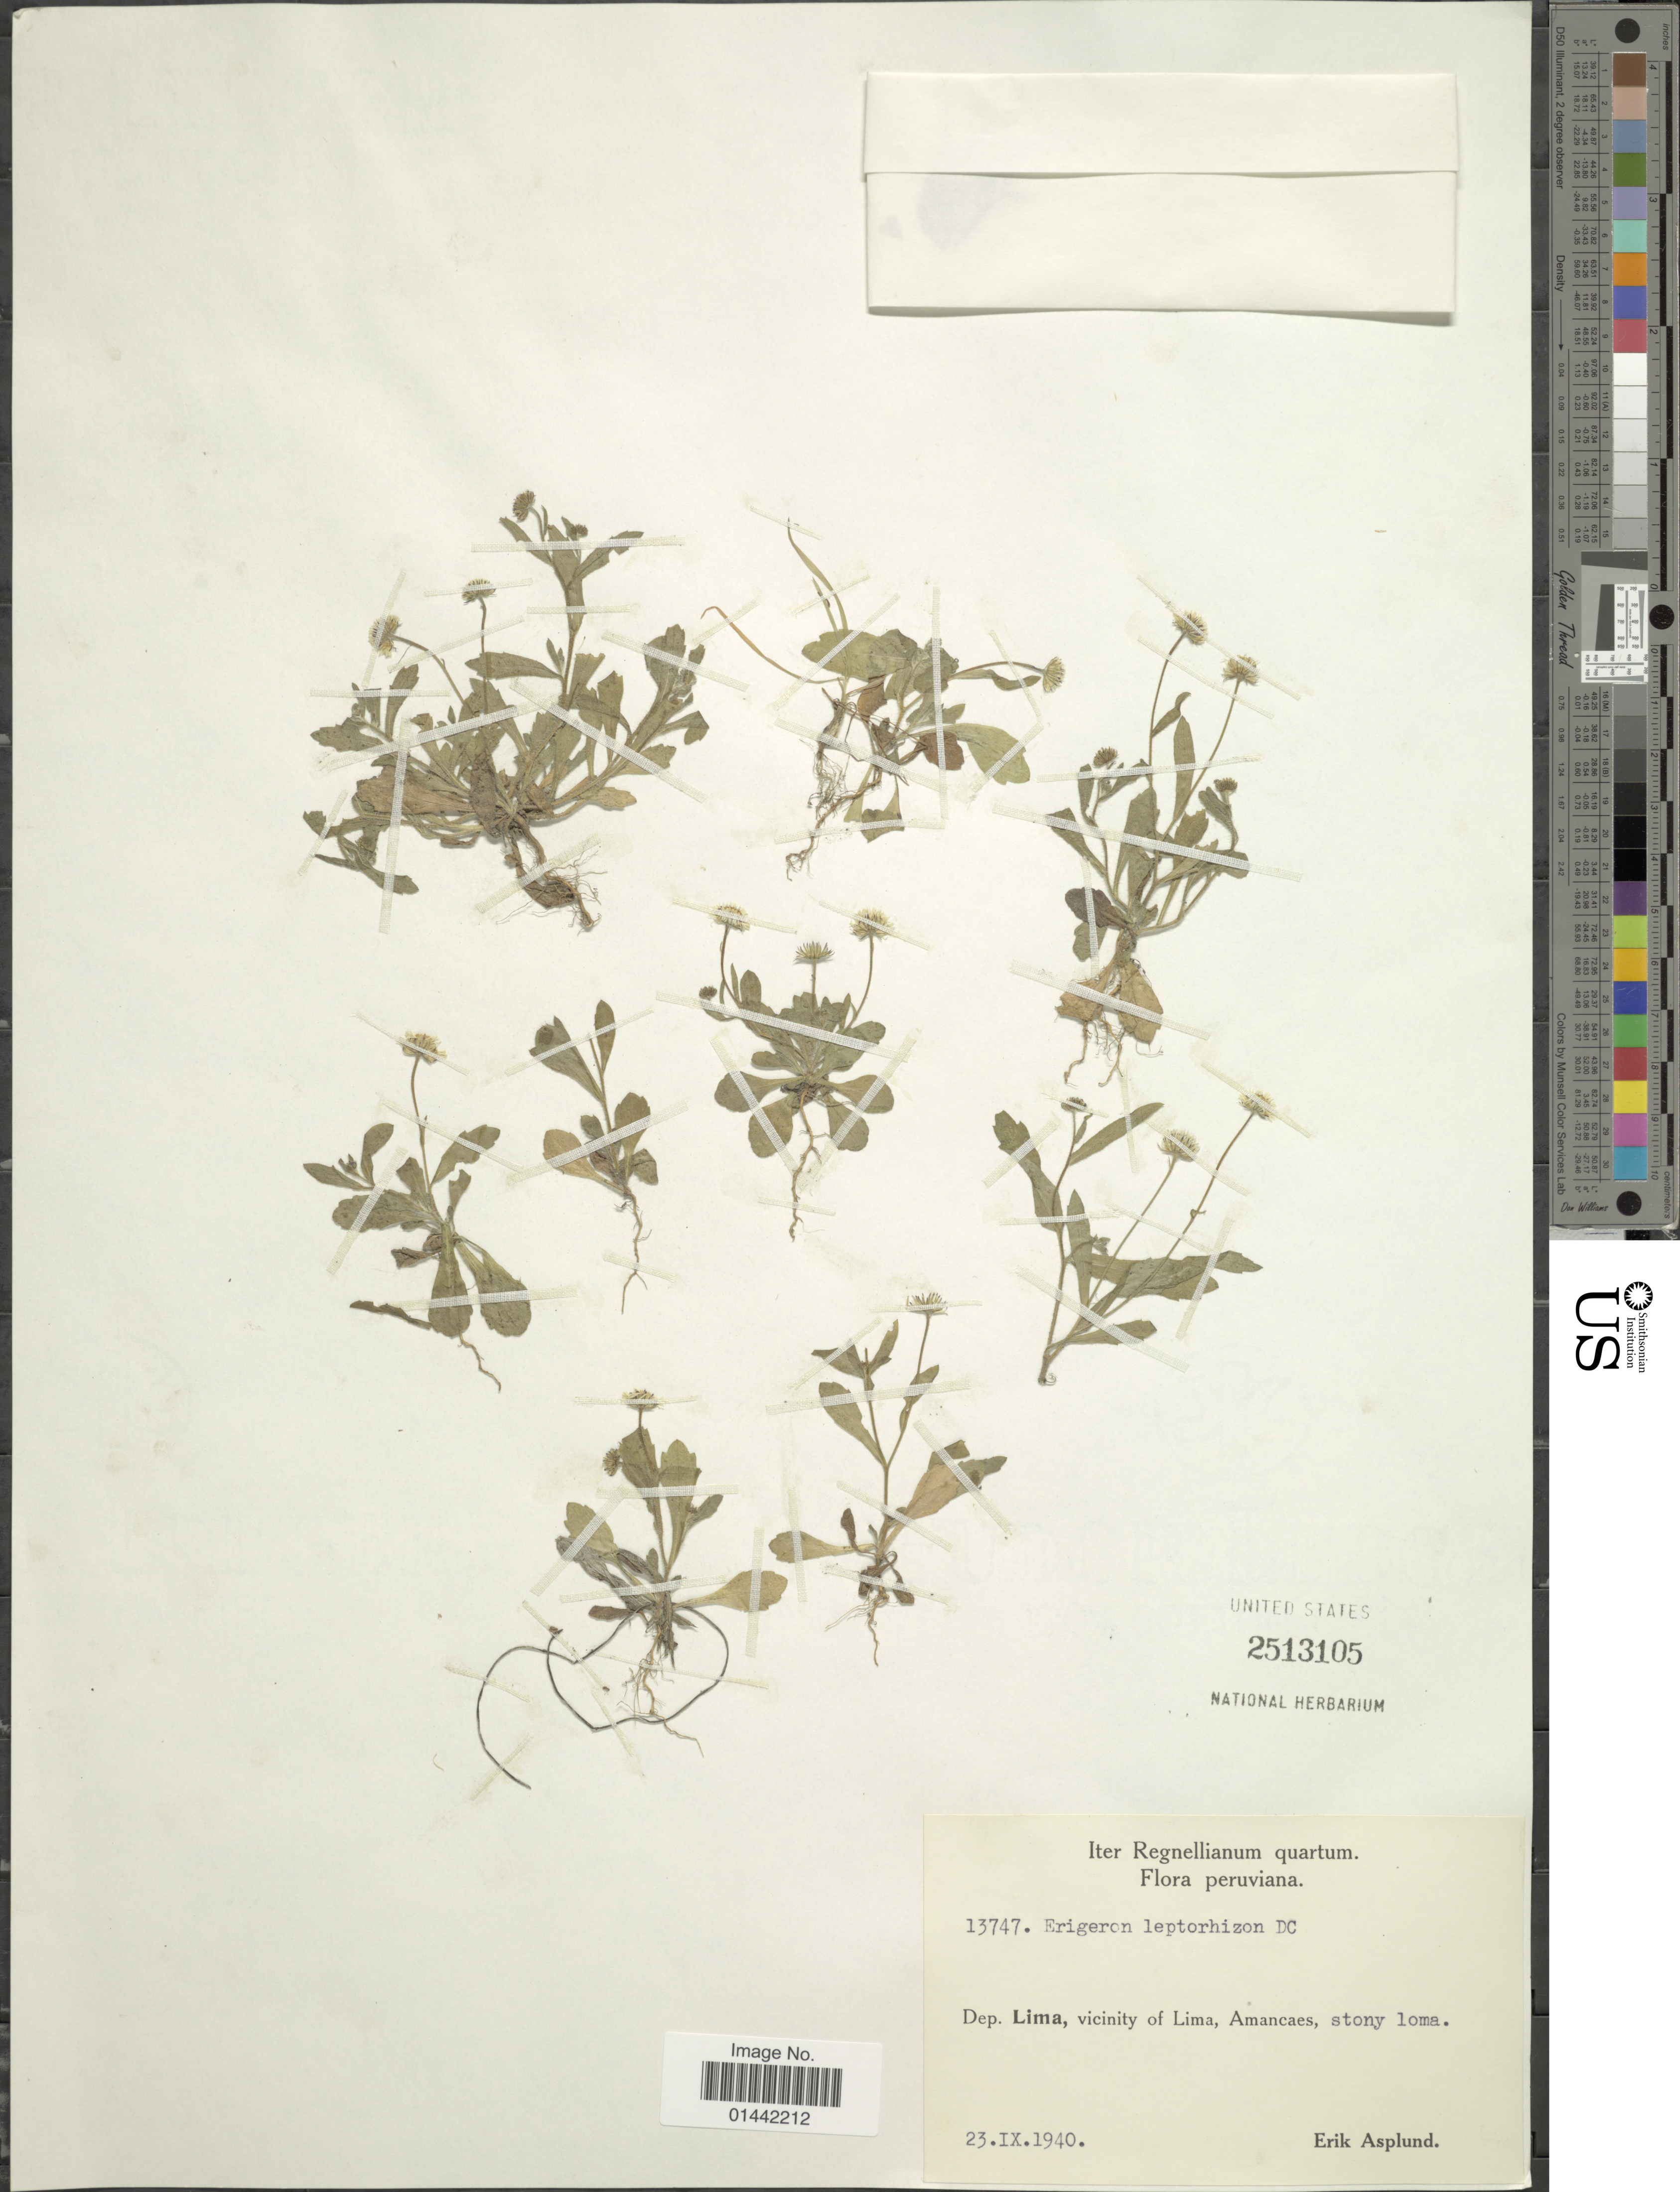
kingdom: Plantae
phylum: Tracheophyta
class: Magnoliopsida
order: Asterales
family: Asteraceae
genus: Erigeron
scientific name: Erigeron leptorhizon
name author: DC.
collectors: E. Asplund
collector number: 13747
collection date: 1940-09-23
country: Peru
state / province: Lima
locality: Vicinity of Lima, Amancaes, stony loma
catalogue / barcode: US 2513105